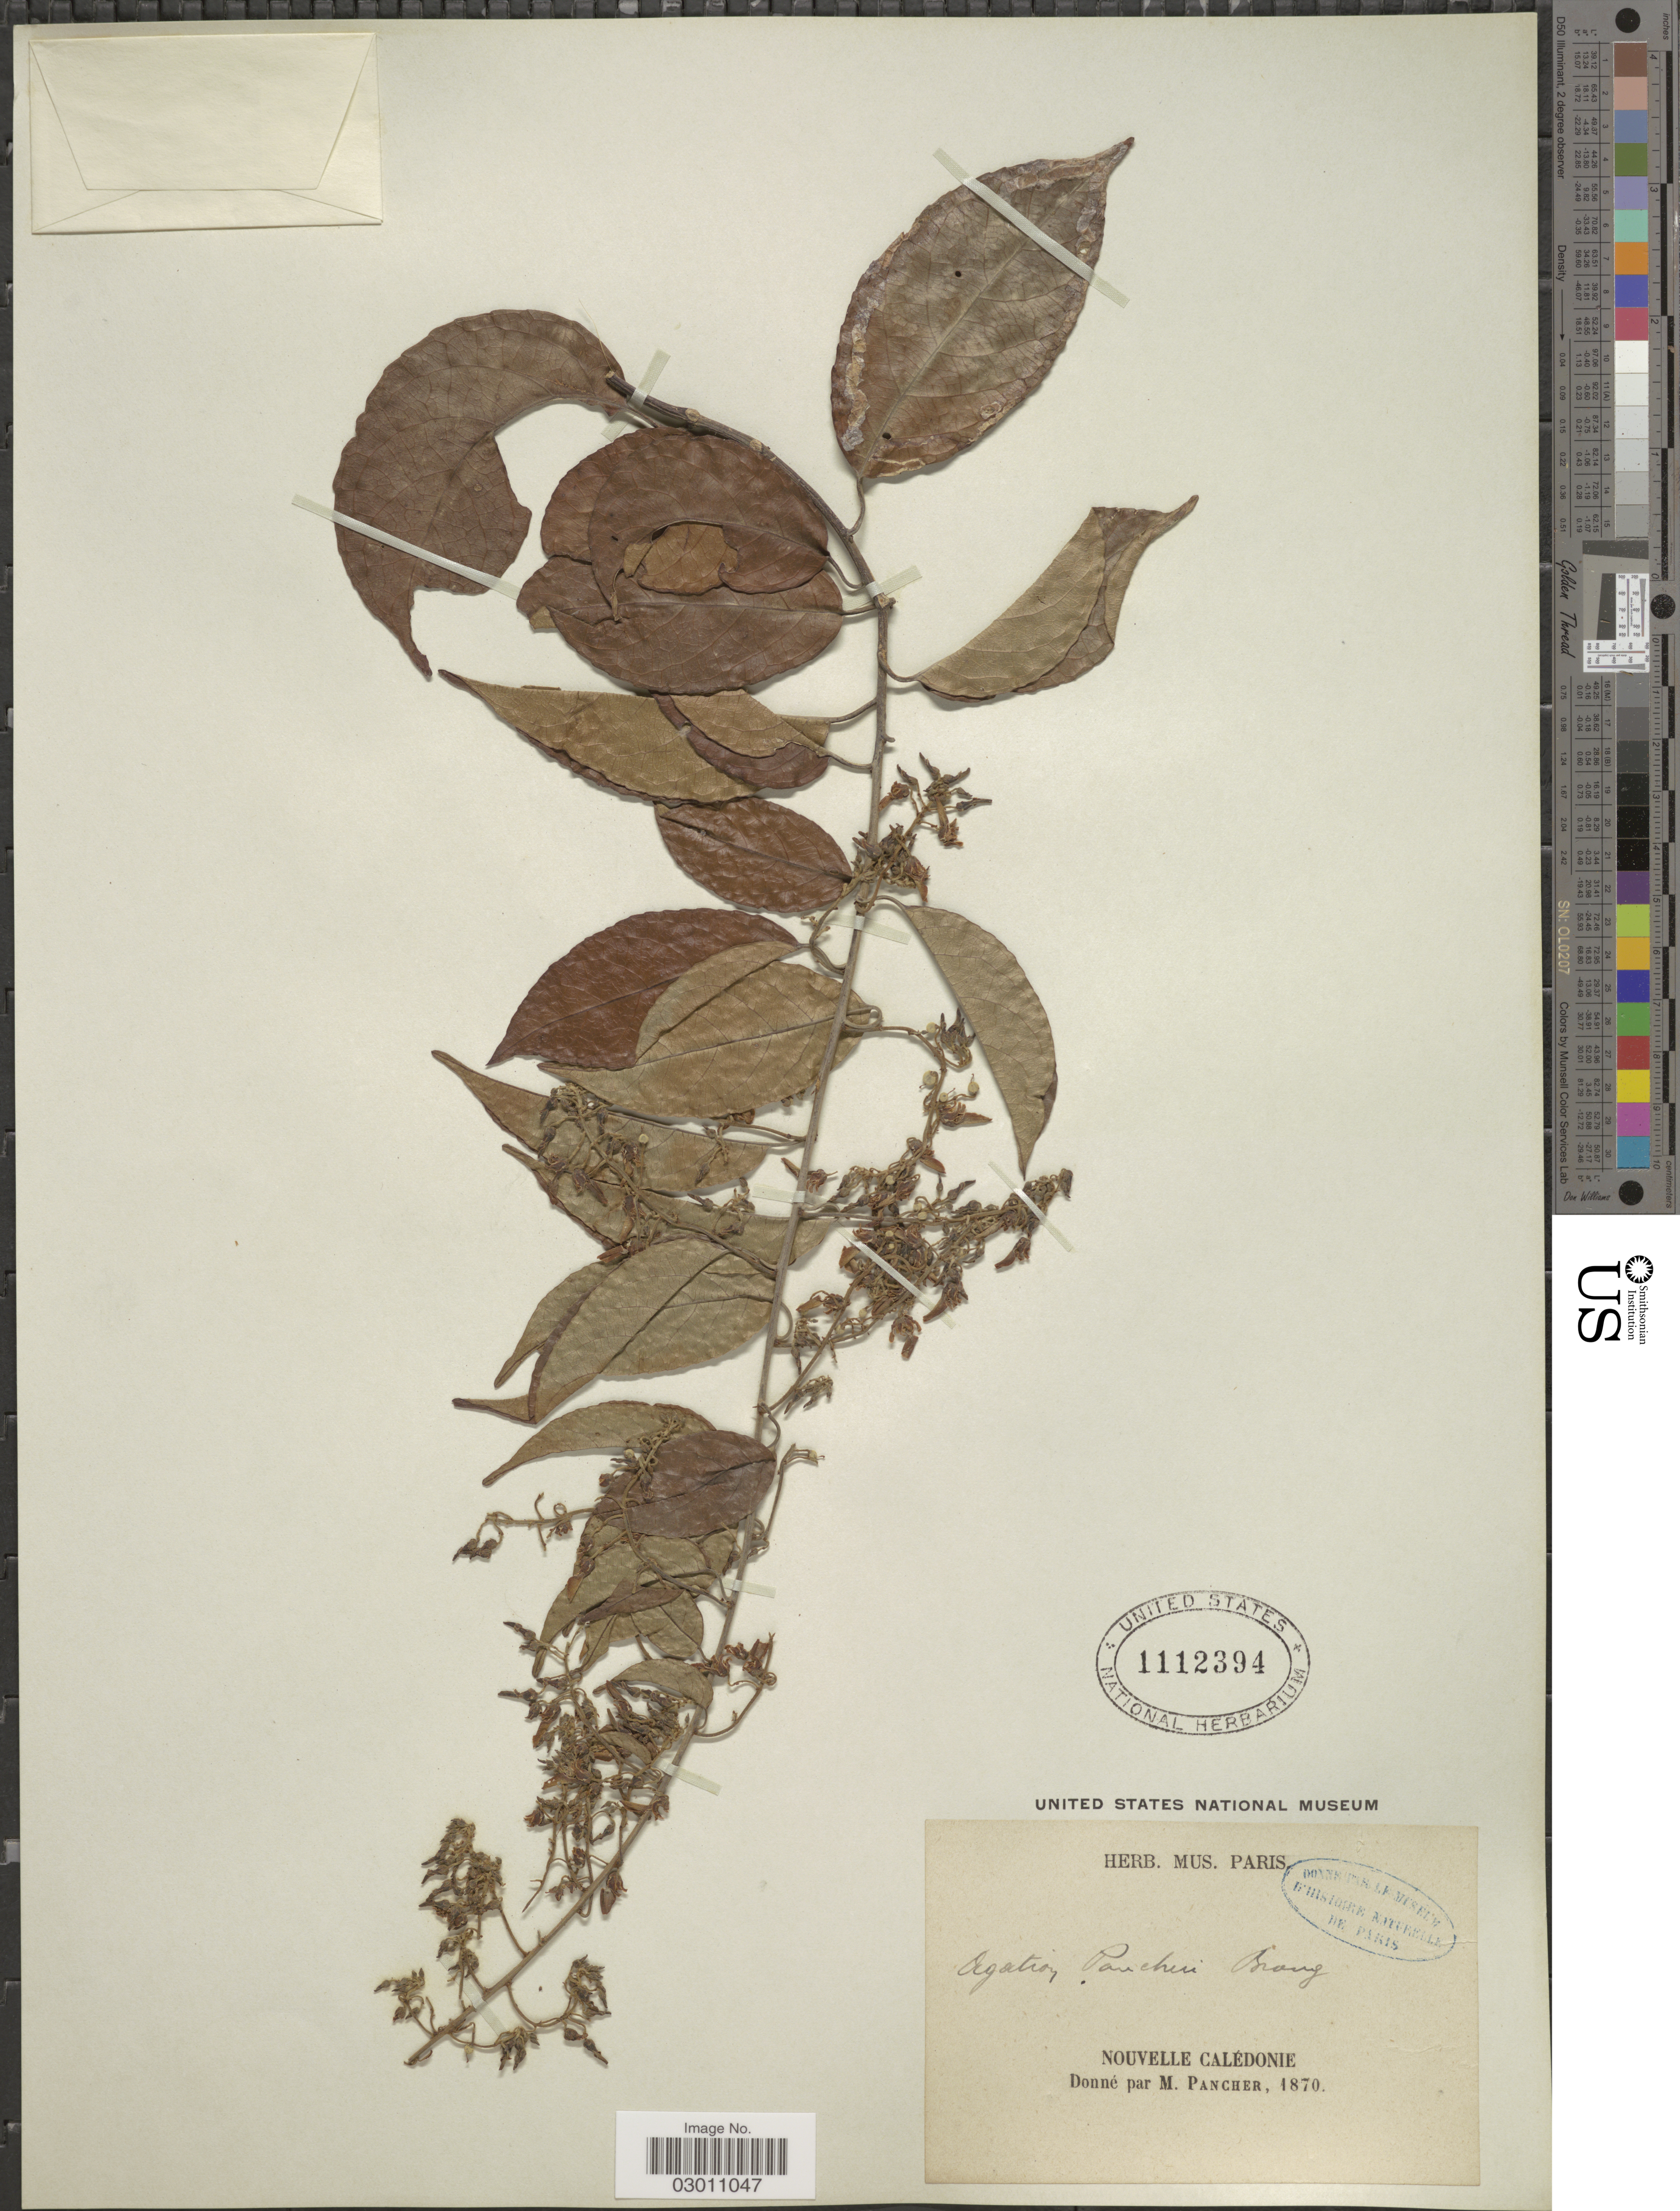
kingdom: Plantae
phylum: Tracheophyta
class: Magnoliopsida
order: Malpighiales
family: Violaceae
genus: Agatea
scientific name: Agatea pancheri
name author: (Brongn.) K. Schum. ex Melch.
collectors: ex herb. Mus. Paris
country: New Caledonia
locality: Nouvelle Calédonie.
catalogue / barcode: US 1112394